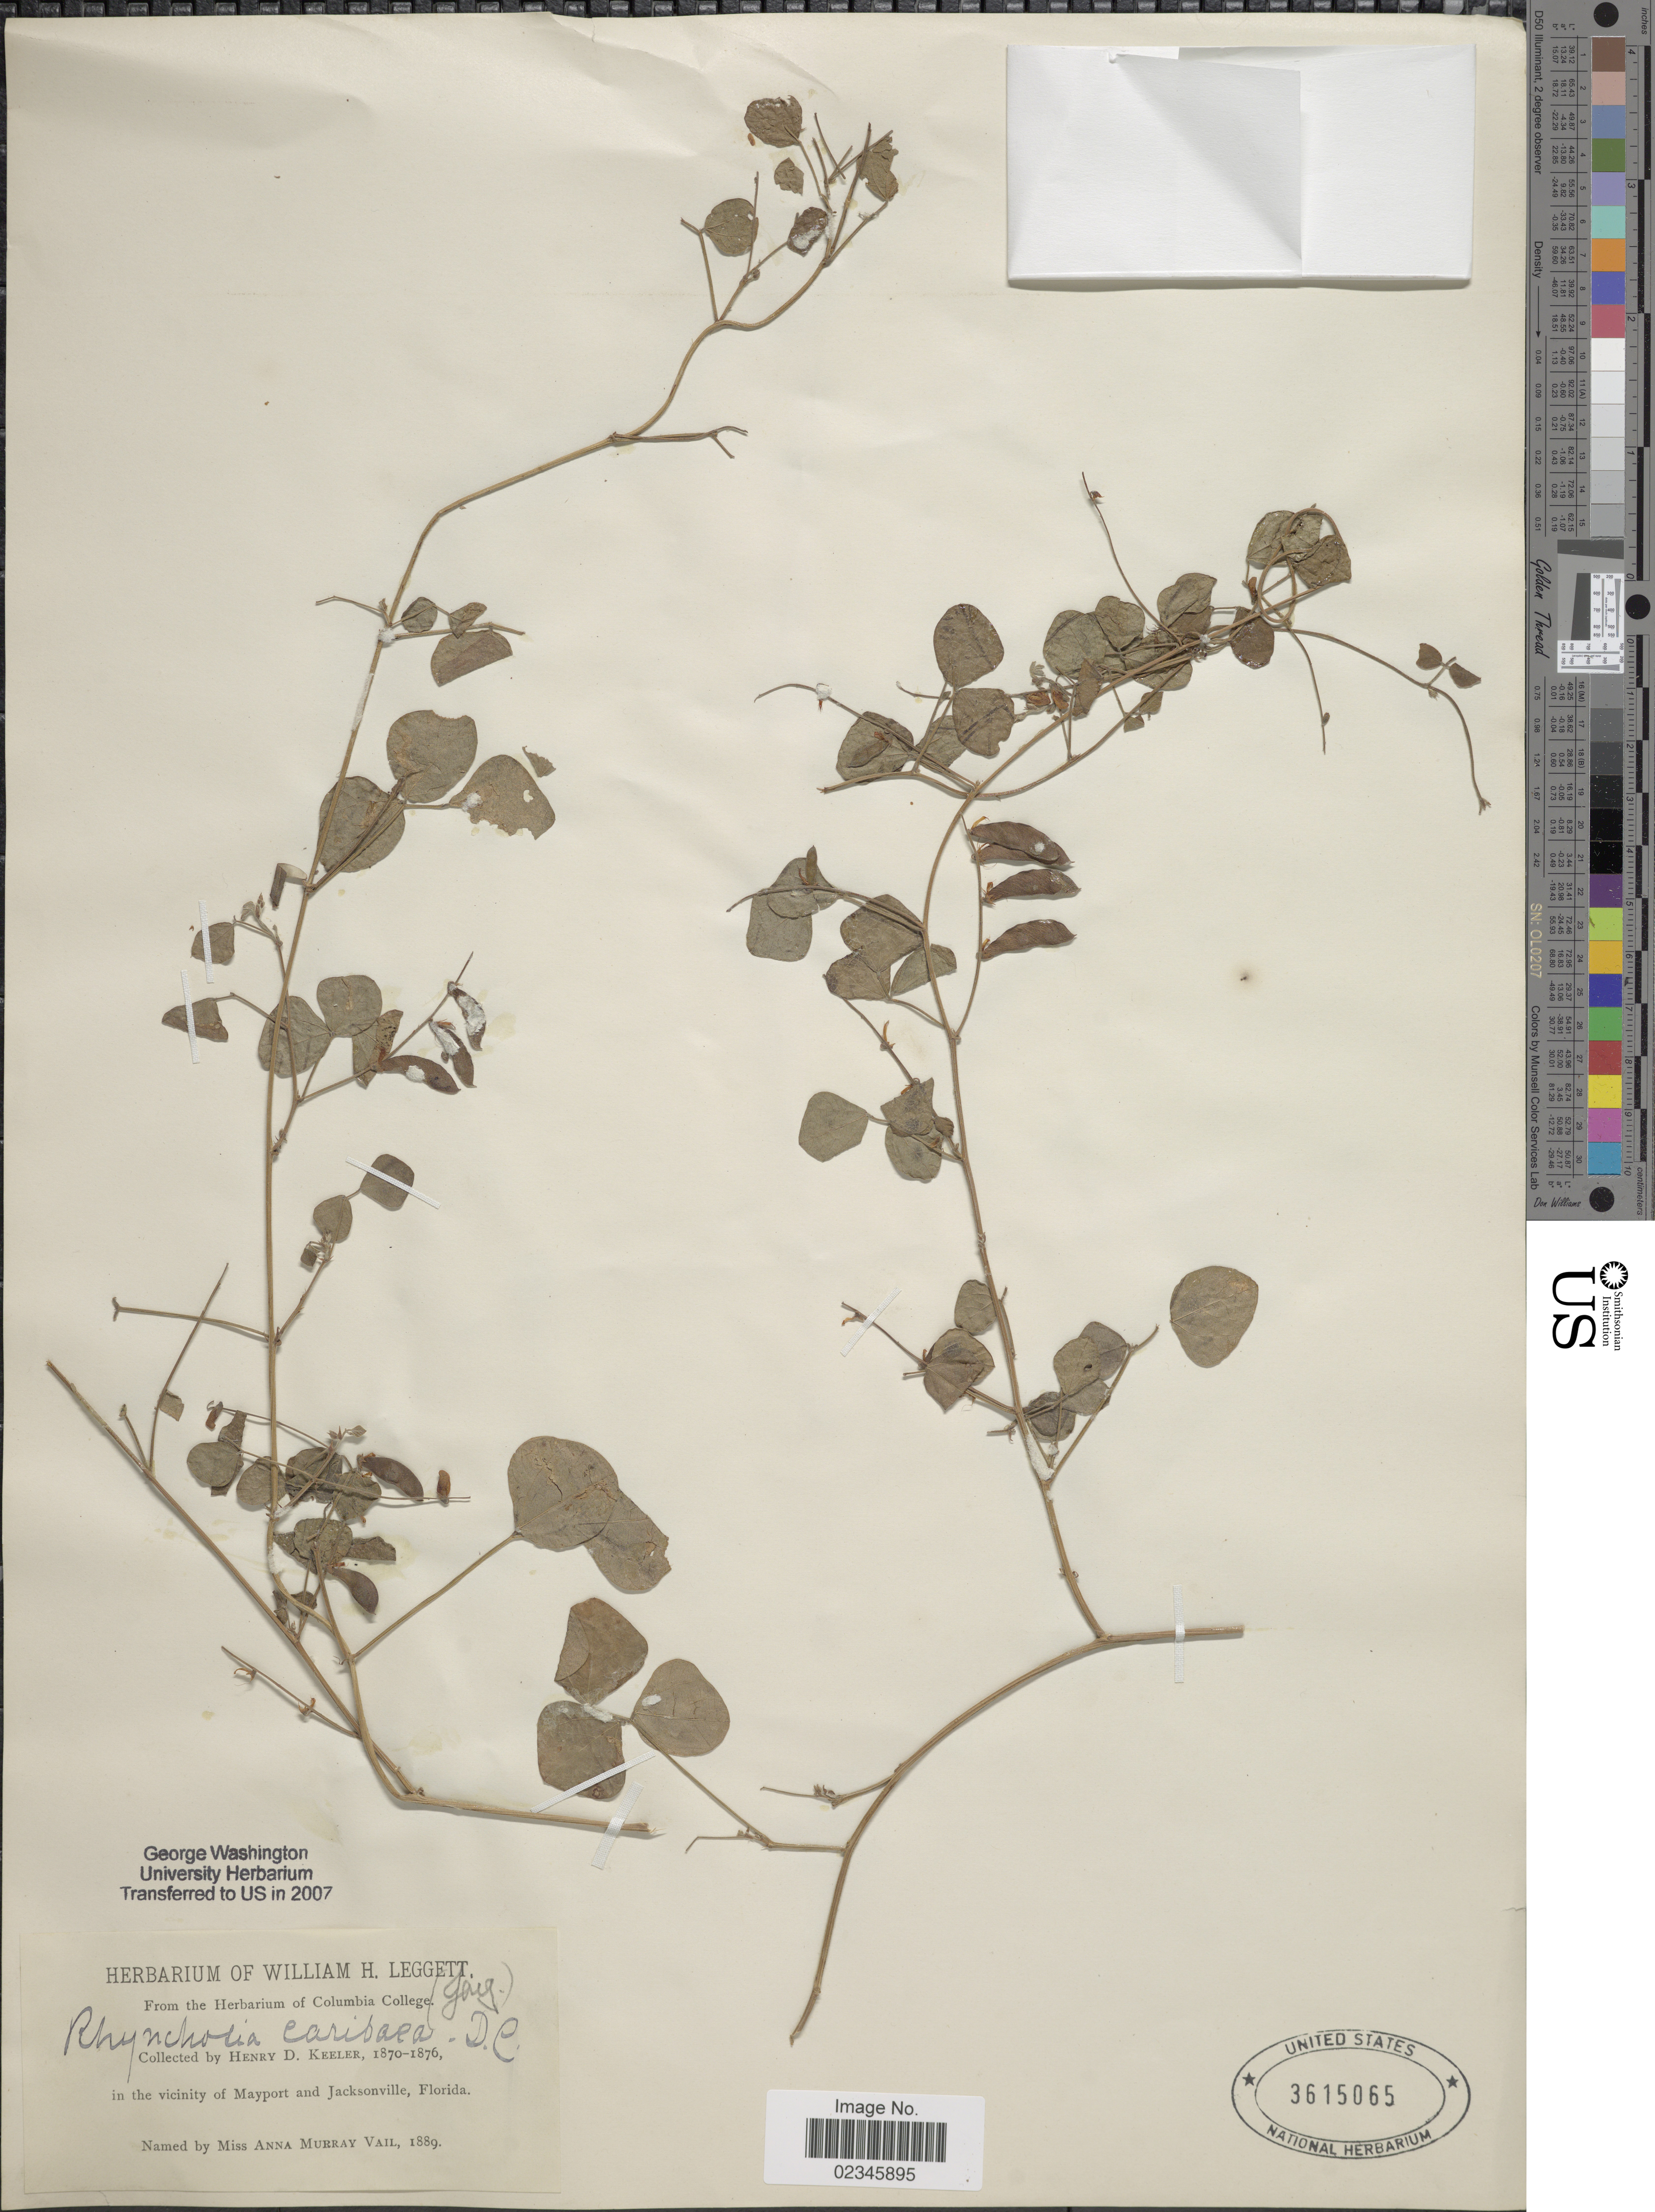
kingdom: Plantae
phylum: Tracheophyta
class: Magnoliopsida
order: Fabales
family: Fabaceae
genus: Rhynchosia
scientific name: Rhynchosia minima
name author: (L.) DC.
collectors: H. Keeler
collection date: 1870/1876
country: United States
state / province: Florida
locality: In the vicinity of Mayport and Jacksonville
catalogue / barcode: US 3615065